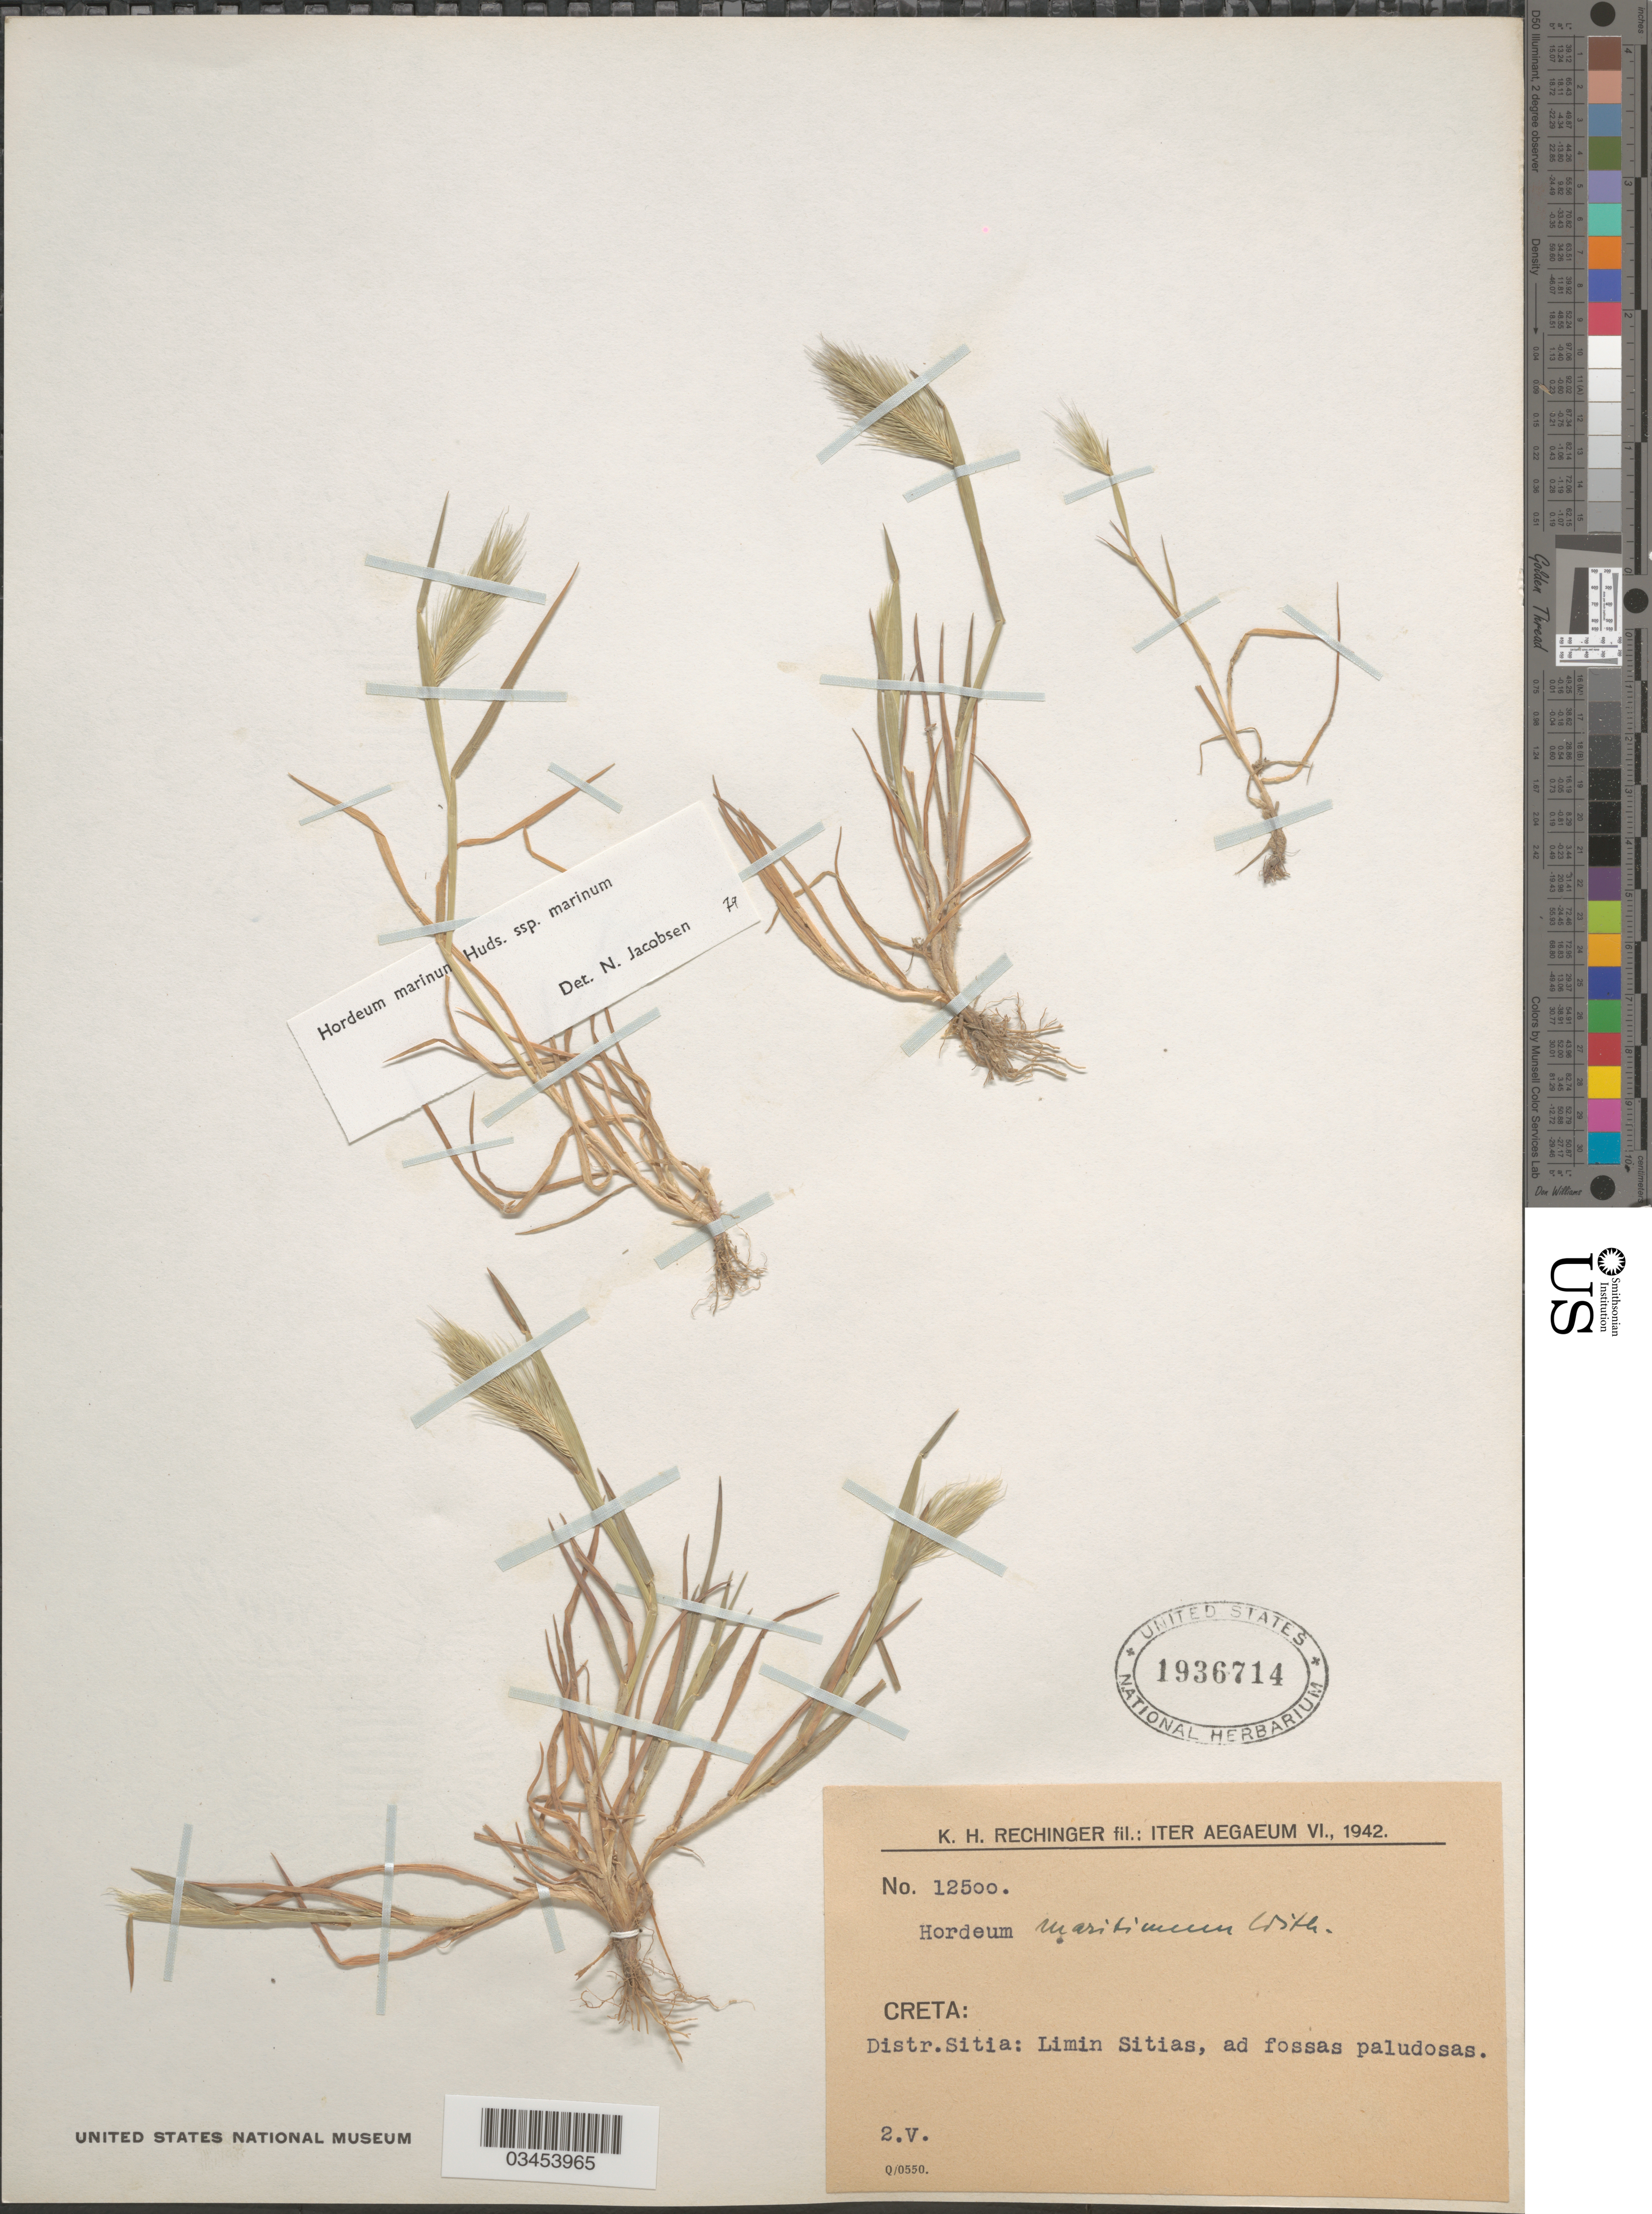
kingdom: Plantae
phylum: Tracheophyta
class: Liliopsida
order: Poales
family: Poaceae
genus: Hordeum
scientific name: Hordeum marinum subsp. marinum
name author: Huds.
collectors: K. H. Rechinger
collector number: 12500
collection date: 1942-05-02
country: Greece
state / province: Crete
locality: Iter Aegaeum VI., 1942. Creta: Distr. Sitia: Limin Sitias, ad fossas paludosas.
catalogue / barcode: US 1936714